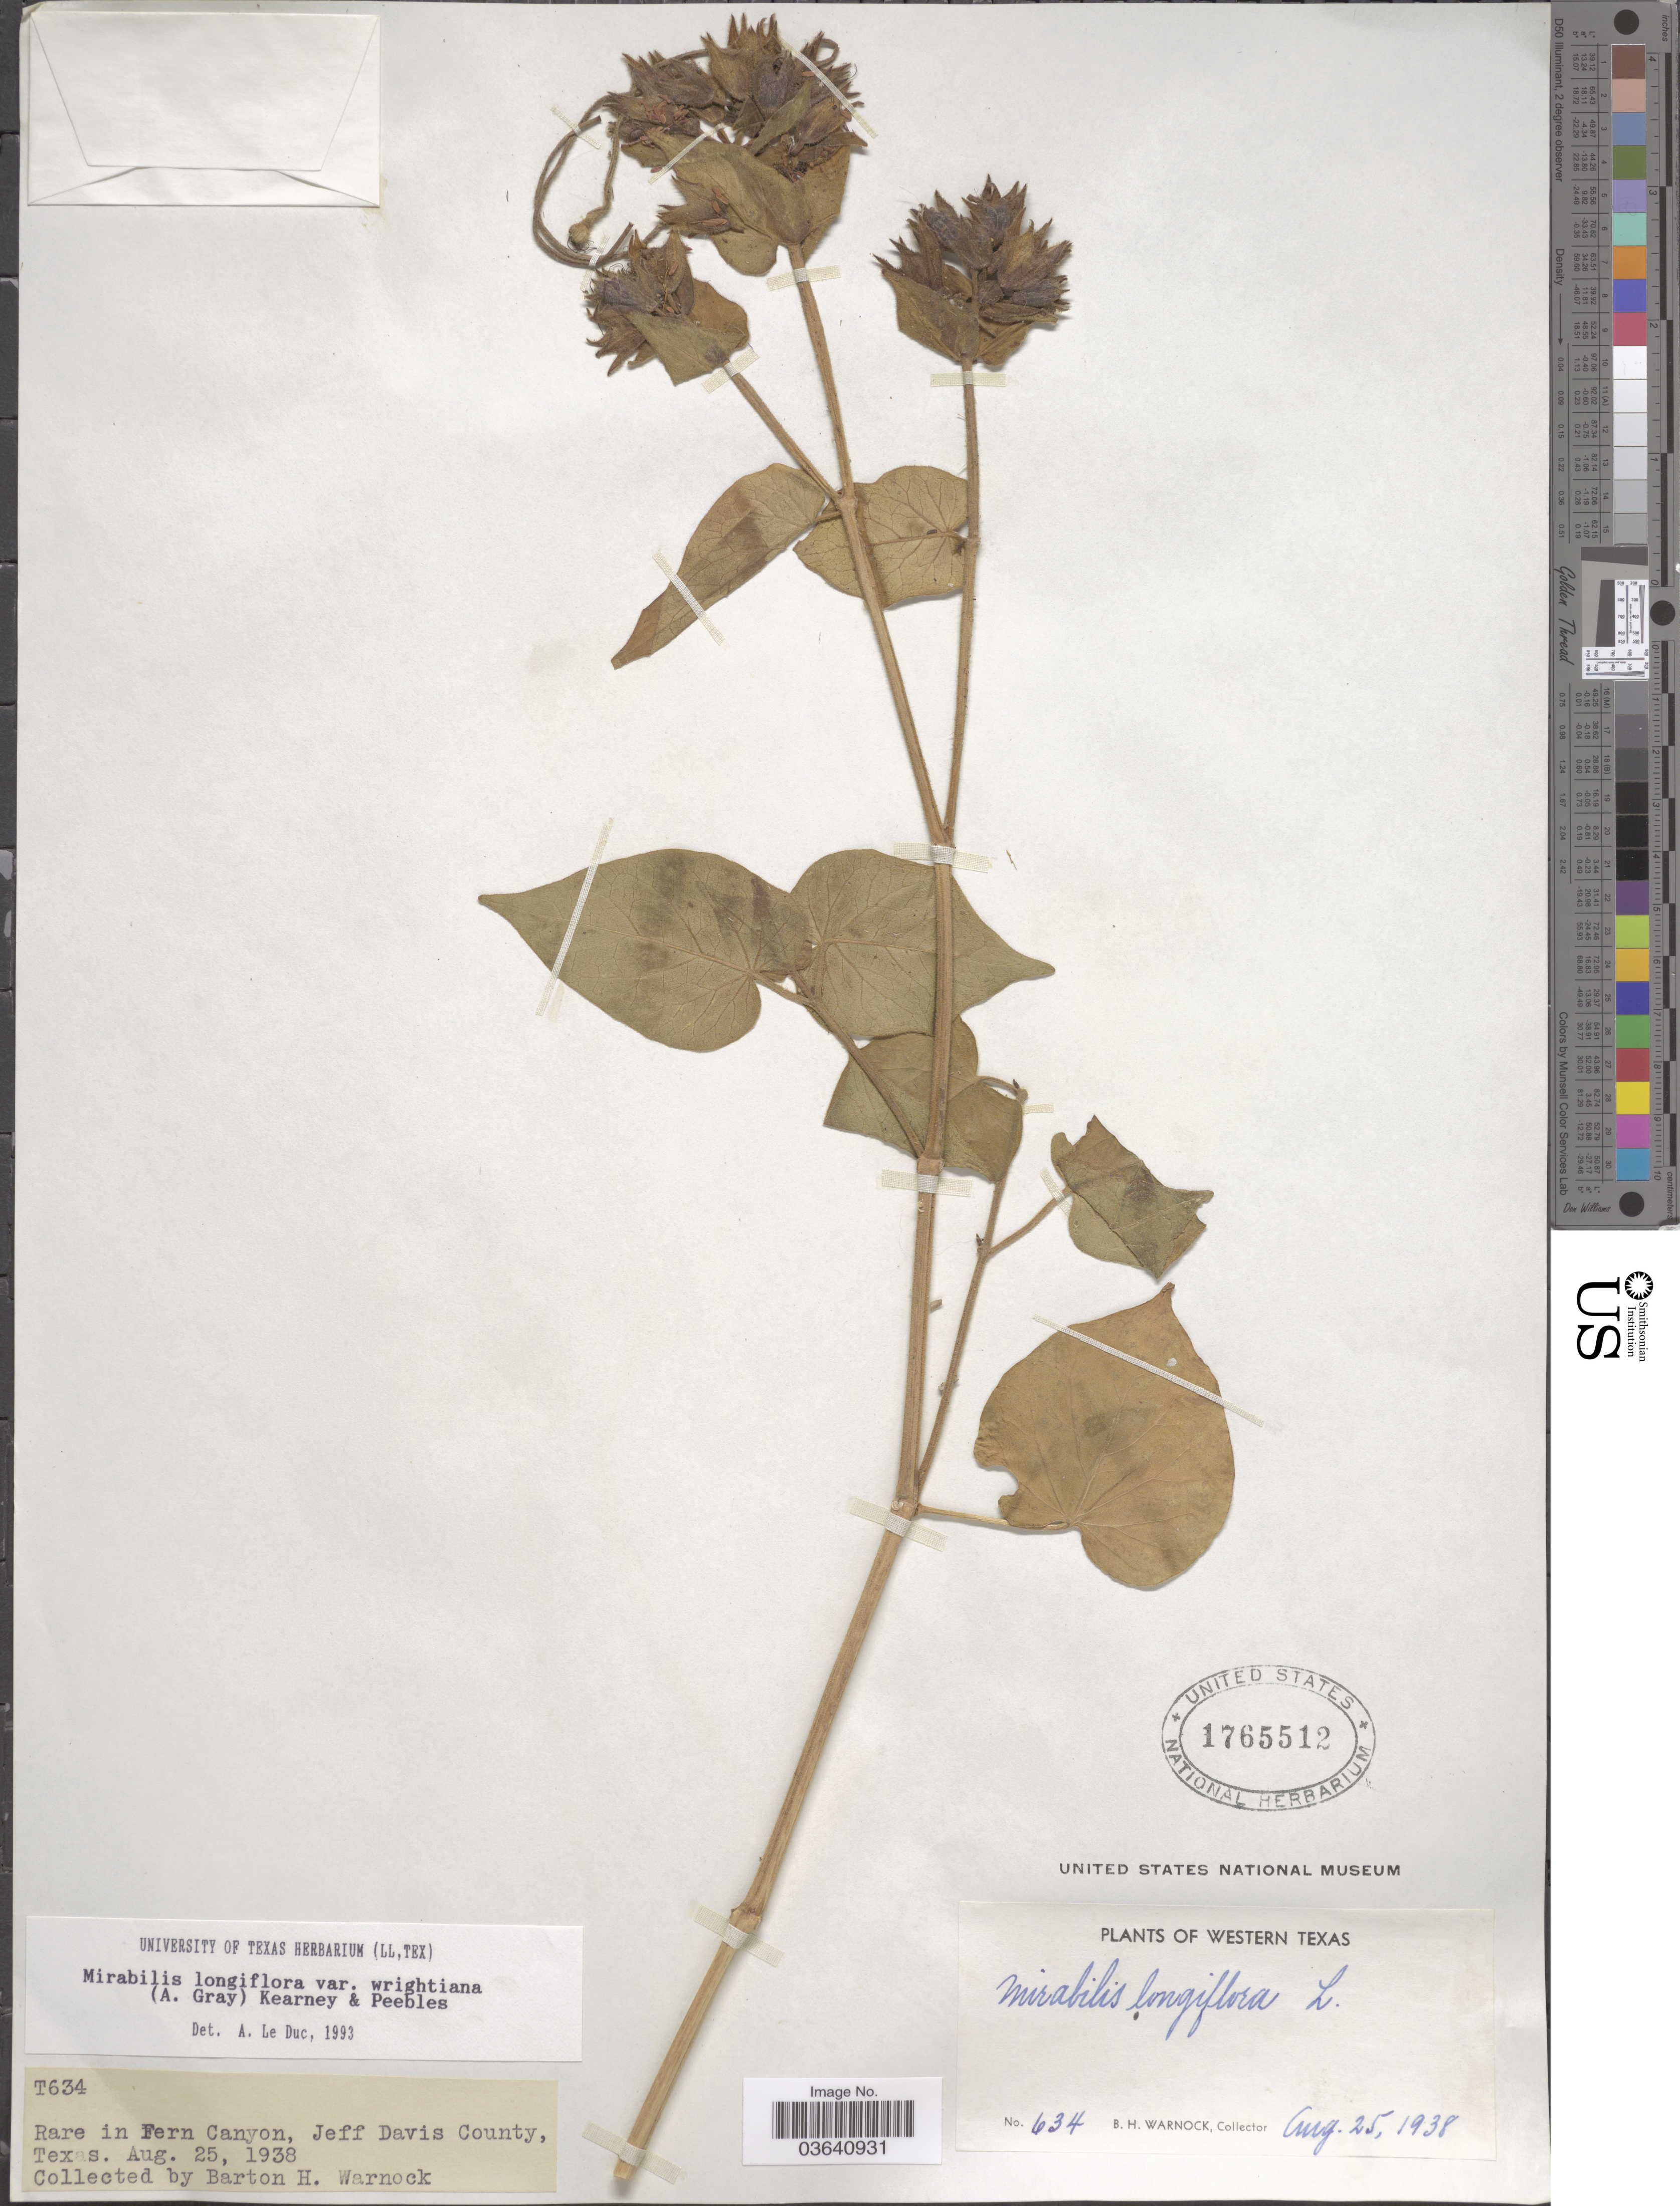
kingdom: Plantae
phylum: Tracheophyta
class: Magnoliopsida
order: Caryophyllales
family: Nyctaginaceae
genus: Mirabilis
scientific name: Mirabilis longiflora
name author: L.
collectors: B. H. Warnock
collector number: T634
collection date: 1938-08-25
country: United States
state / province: Texas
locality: Western Texas. In Fern Canyon, Jeff Davis County.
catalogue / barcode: US 1765512